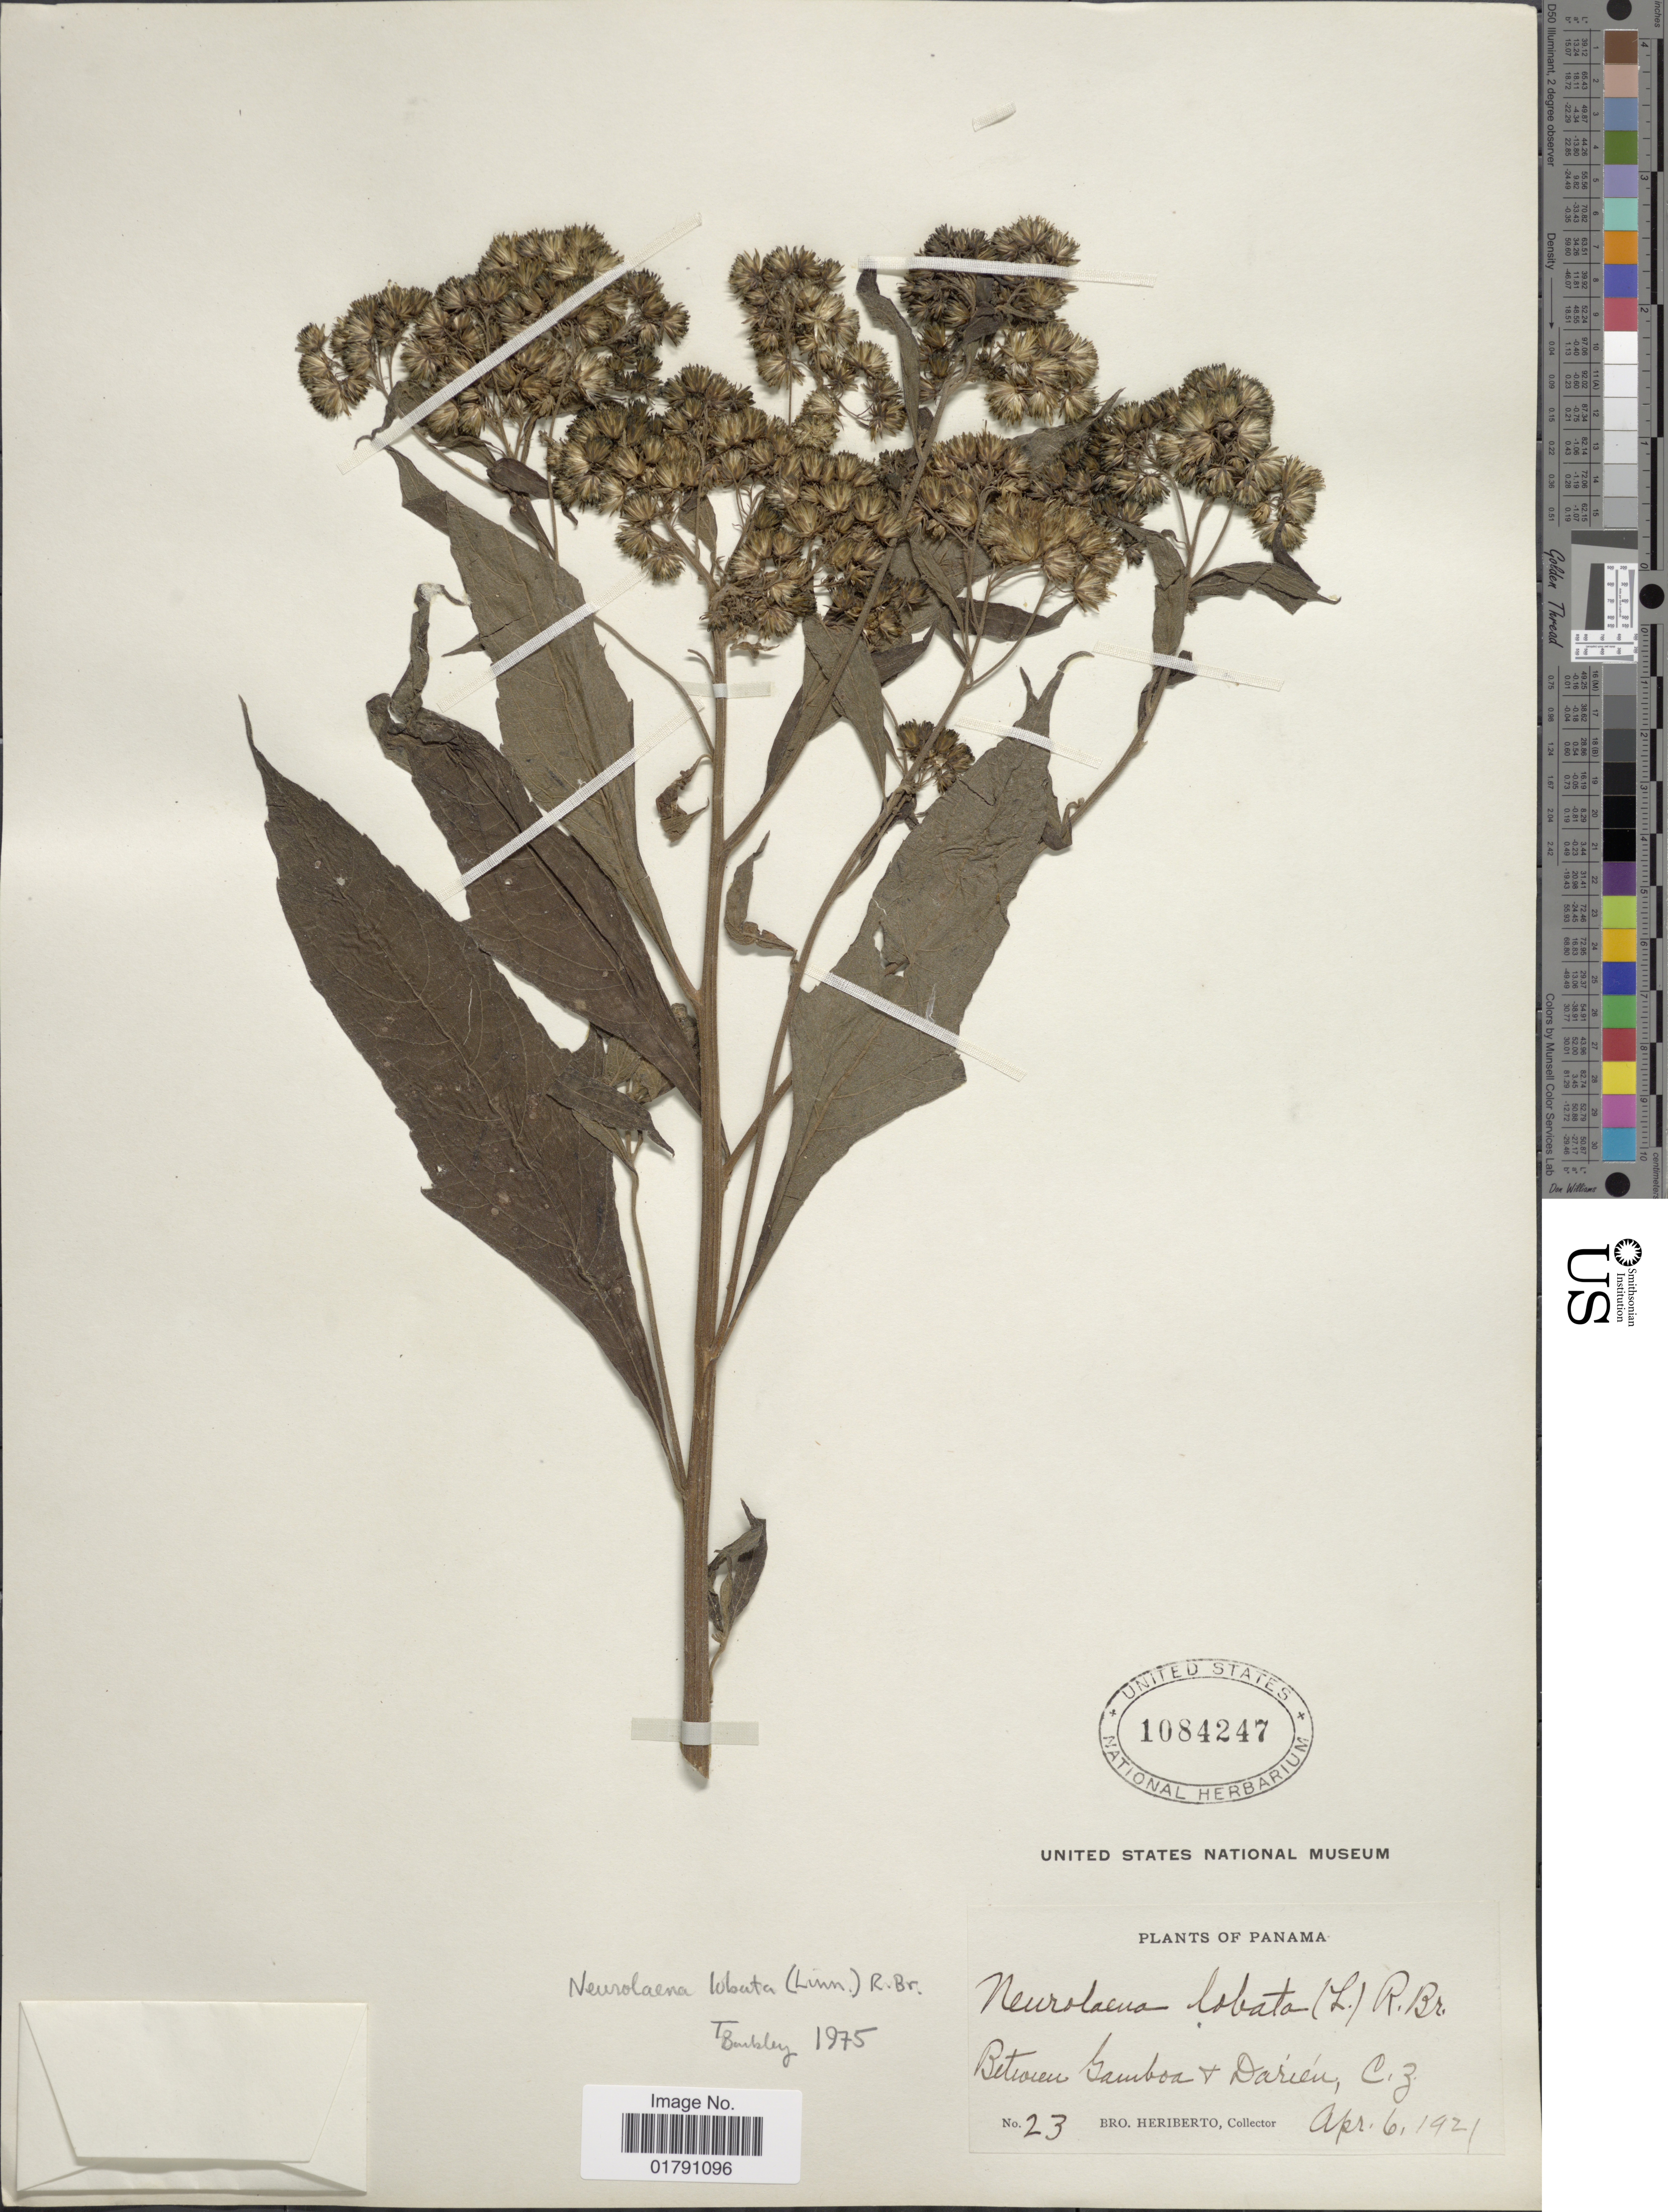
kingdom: Plantae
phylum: Tracheophyta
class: Magnoliopsida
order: Asterales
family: Asteraceae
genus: Neurolaena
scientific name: Neurolaena lobata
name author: (L.) R. Br. ex Cass.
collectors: B. Heriberto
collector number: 23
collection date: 1921-04-06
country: Panama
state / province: Colón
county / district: Canal Zone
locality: Between Gamboa + Darien, C. Z.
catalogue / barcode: US 1084247